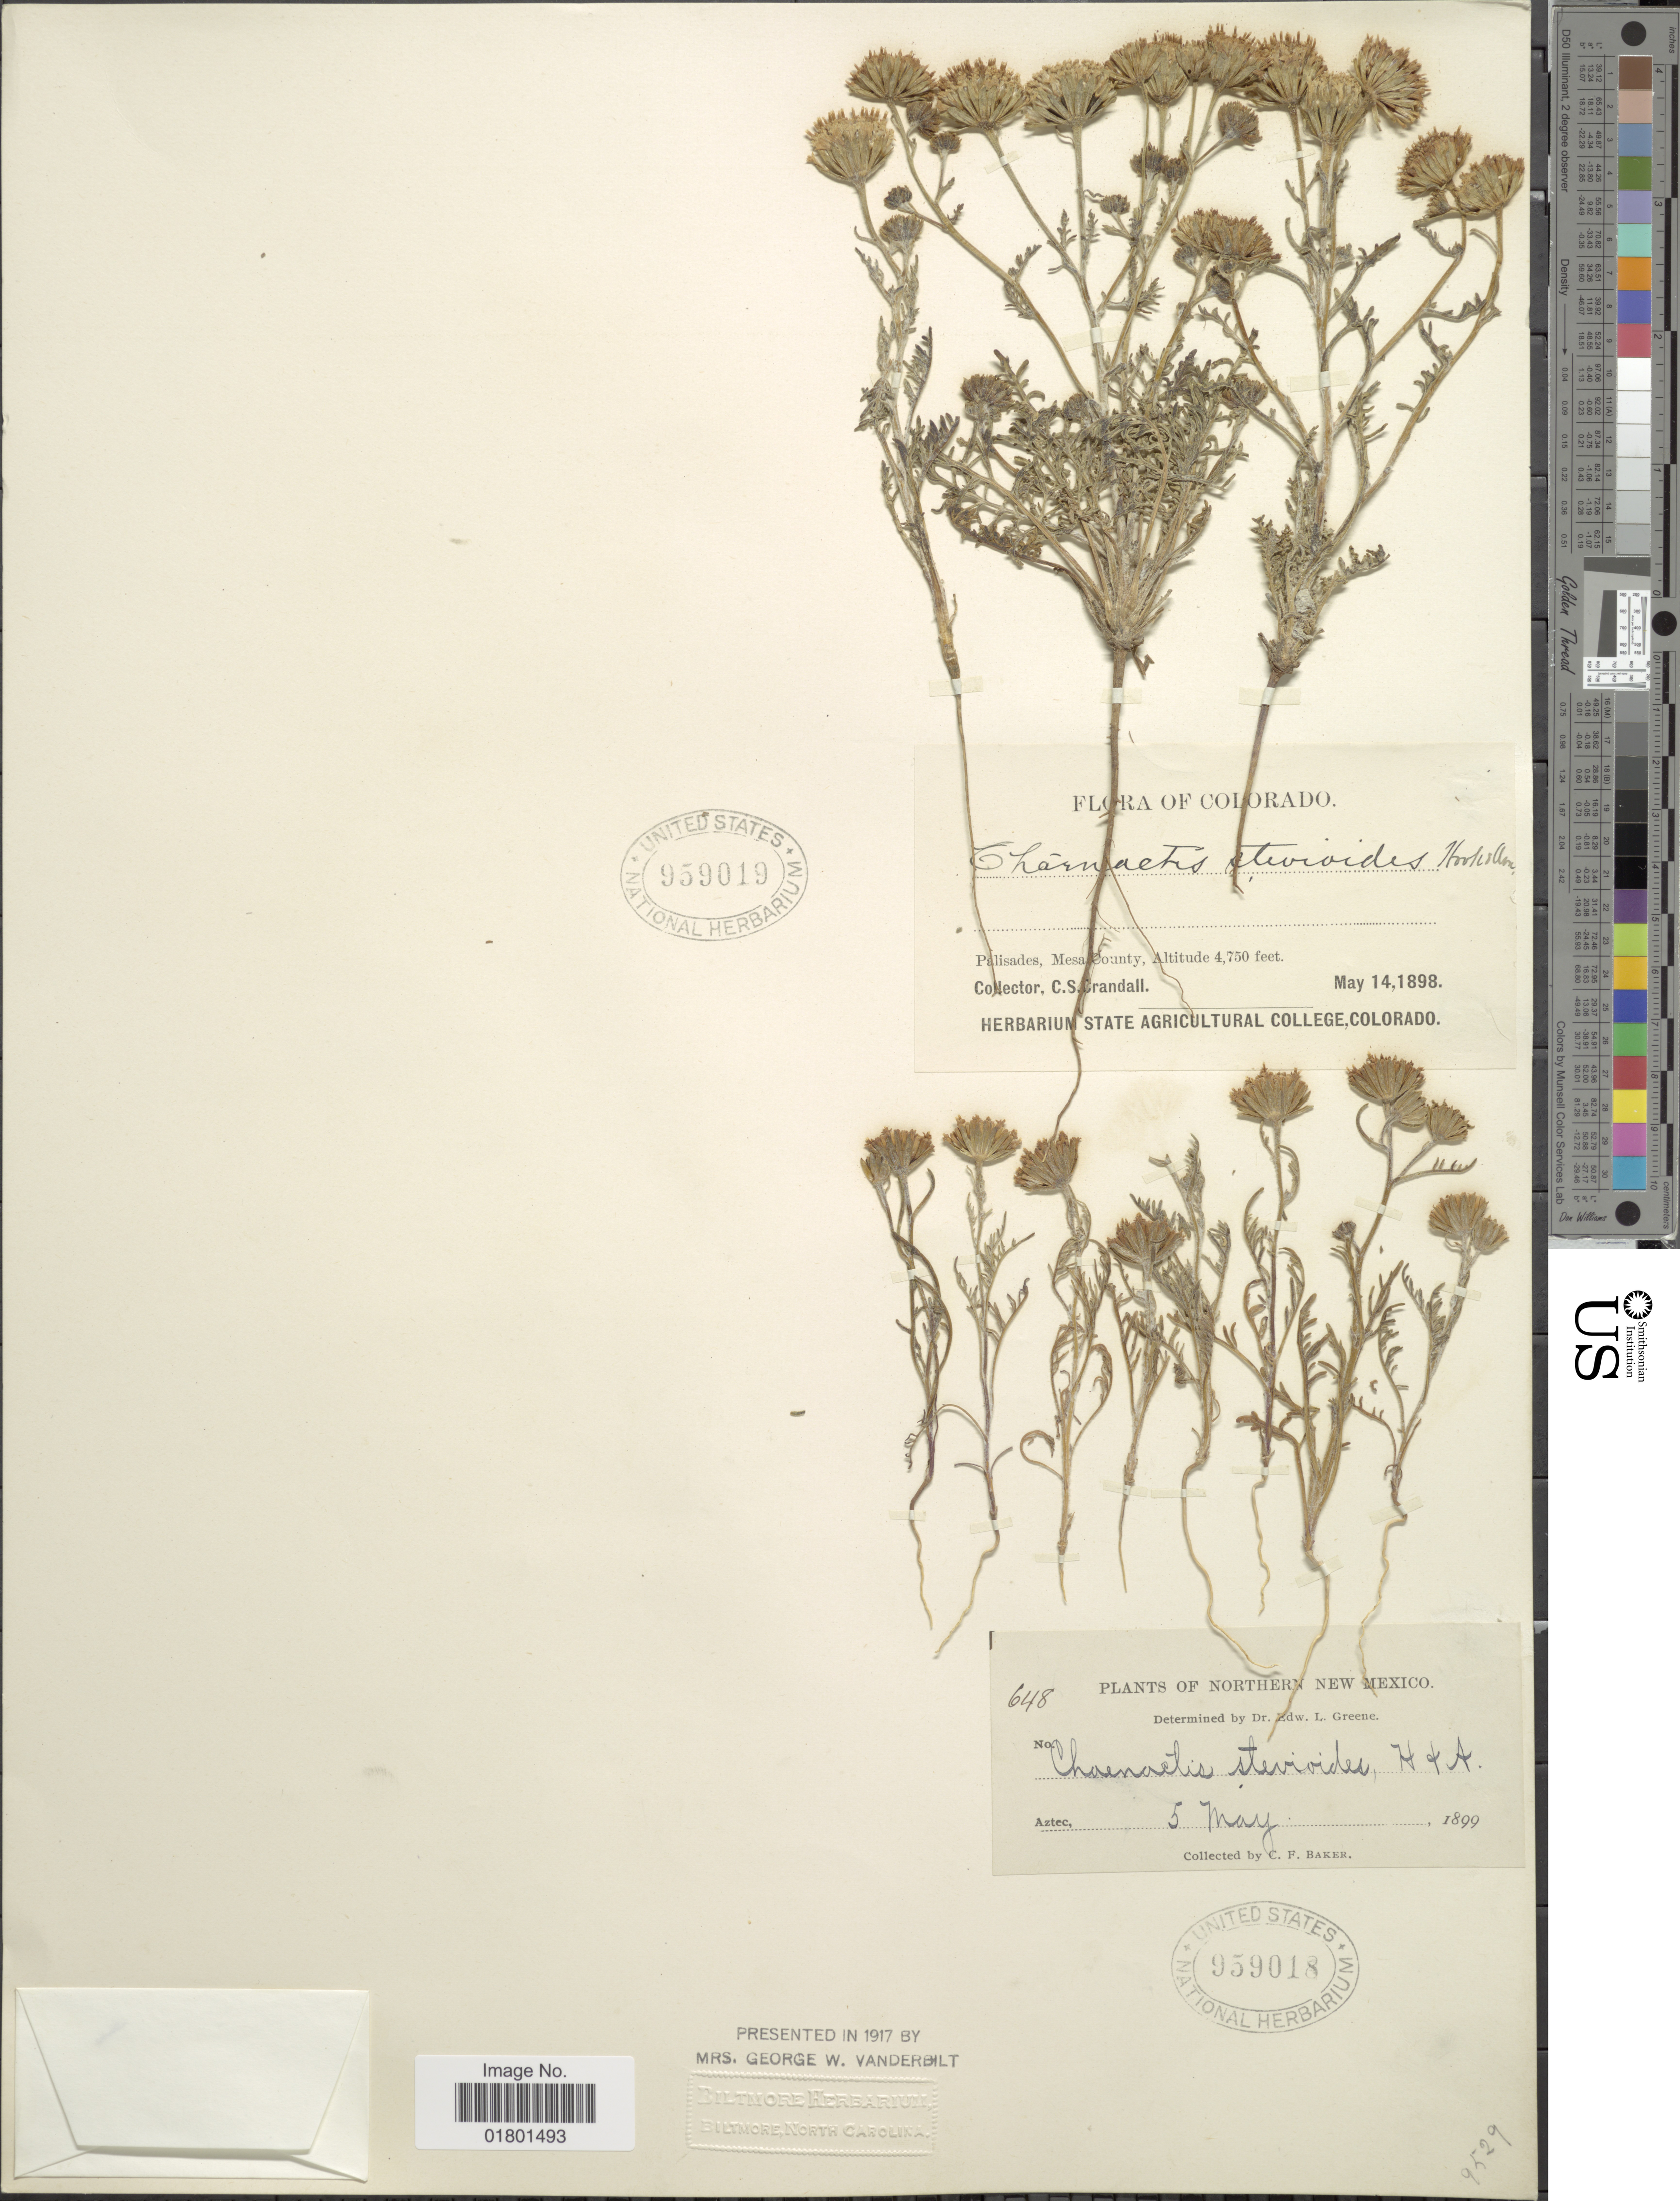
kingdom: Plantae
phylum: Tracheophyta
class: Magnoliopsida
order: Asterales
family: Asteraceae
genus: Chaenactis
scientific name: Chaenactis stevioides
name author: Hook. & Arn.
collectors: C. F. Baker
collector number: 648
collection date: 1899-05-05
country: United States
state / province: New Mexico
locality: Northern New Mexico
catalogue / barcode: US 659018-2